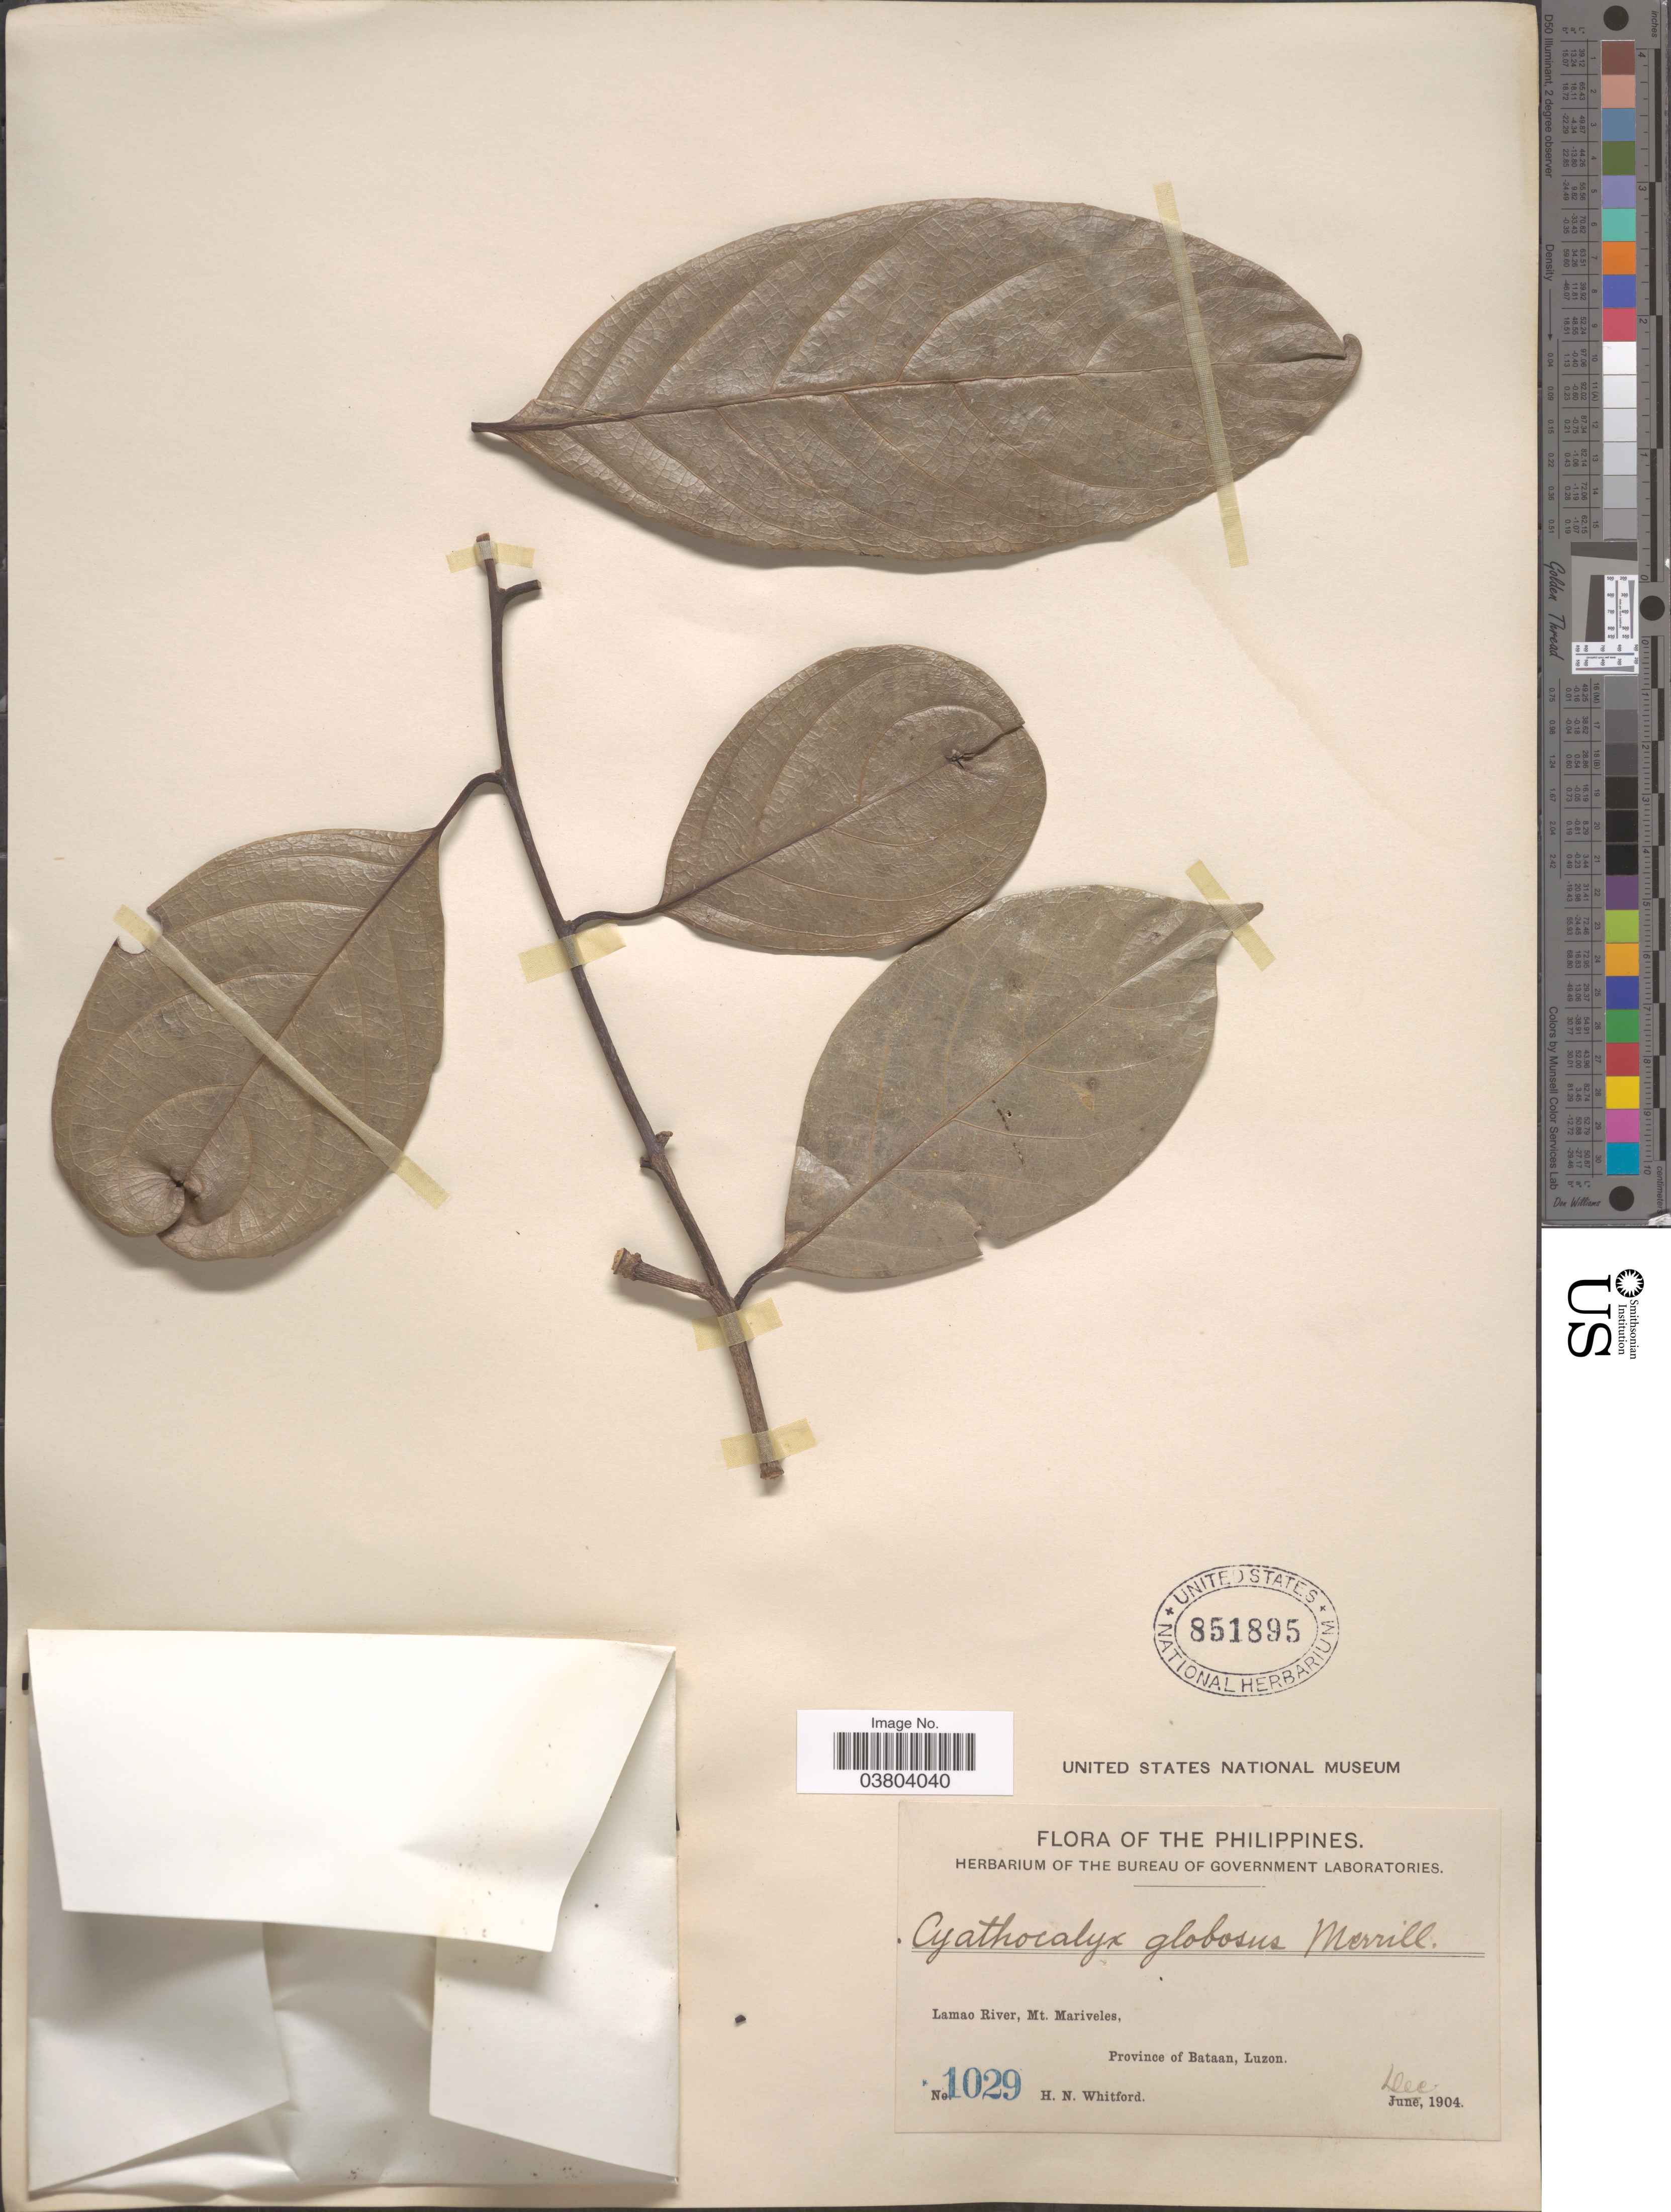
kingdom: Plantae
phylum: Tracheophyta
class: Magnoliopsida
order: Magnoliales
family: Annonaceae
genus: Cyathocalyx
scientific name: Cyathocalyx globosus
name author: Merr.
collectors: H. N. Whitford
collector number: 1029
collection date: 1904-12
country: Philippines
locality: Lamao River, Mt. Mariveles, Province of Bataan, Luzon.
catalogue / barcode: US 851895